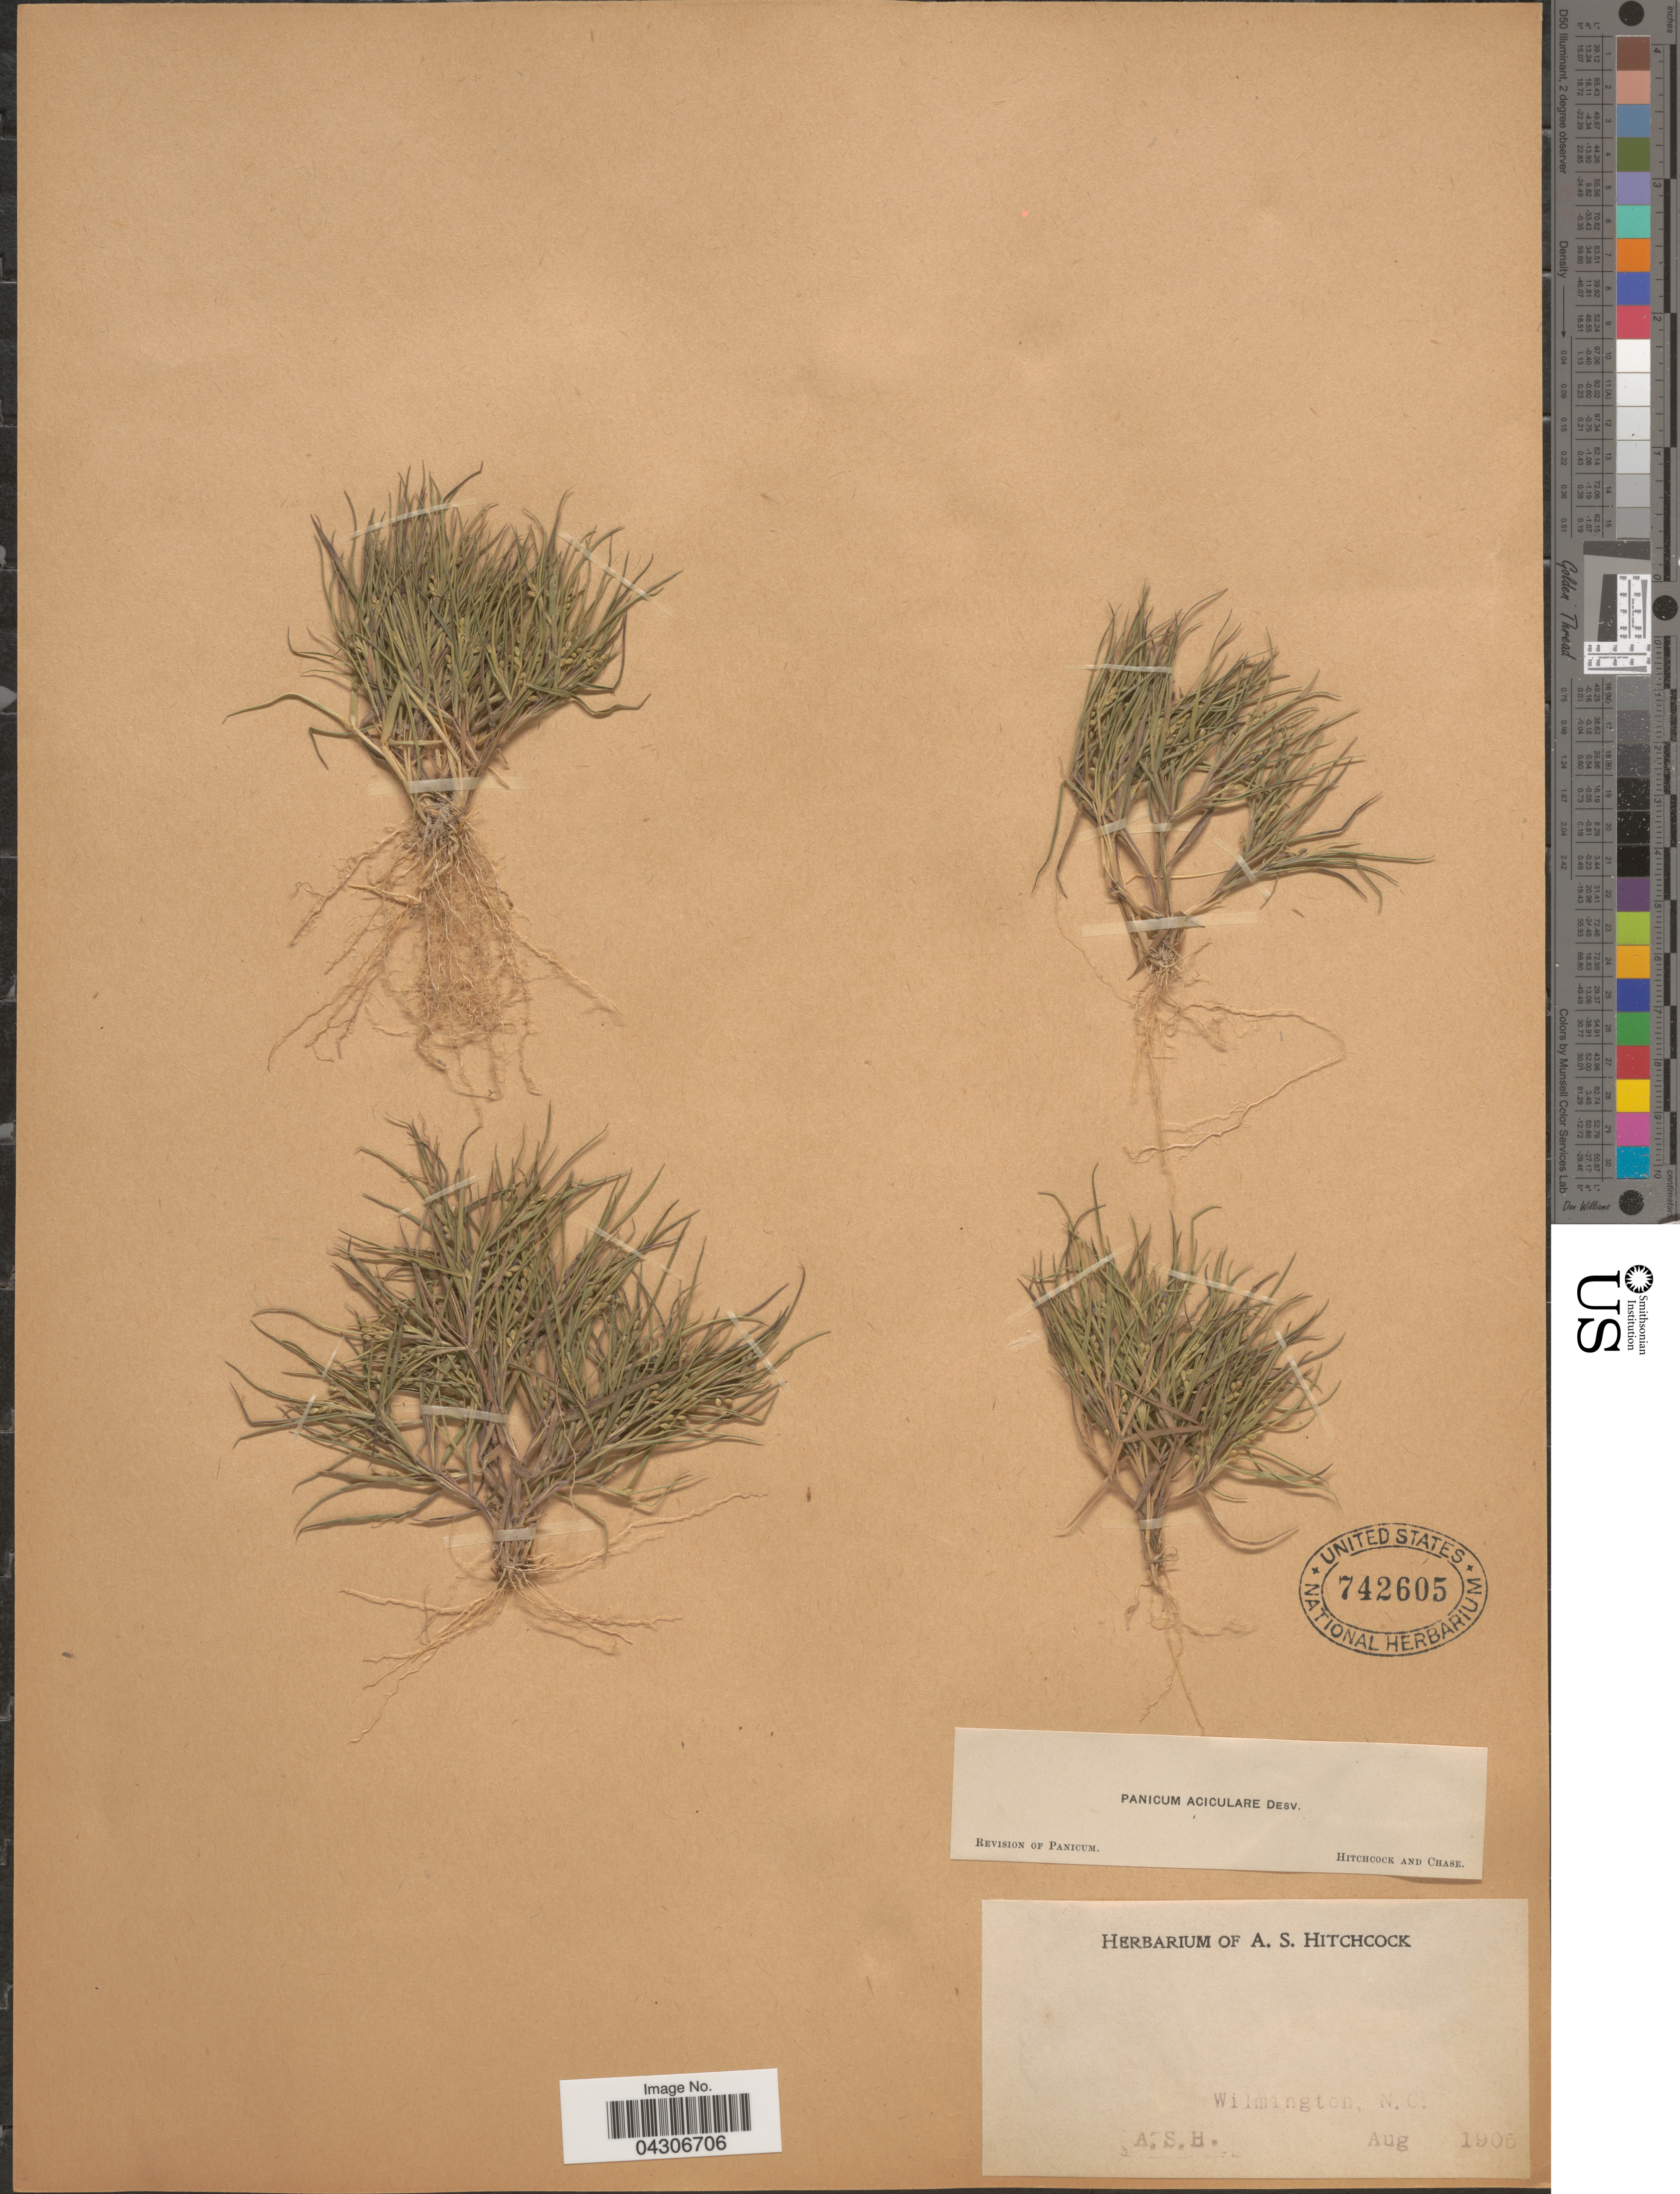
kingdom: Plantae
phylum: Tracheophyta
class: Liliopsida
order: Poales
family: Poaceae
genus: Dichanthelium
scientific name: Dichanthelium aciculare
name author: (Desv. ex Poir.) Gould & C.A. Clark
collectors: A. S. Hitchcock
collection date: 1905-08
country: United States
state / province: North Carolina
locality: Wilmington.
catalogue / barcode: US 742605